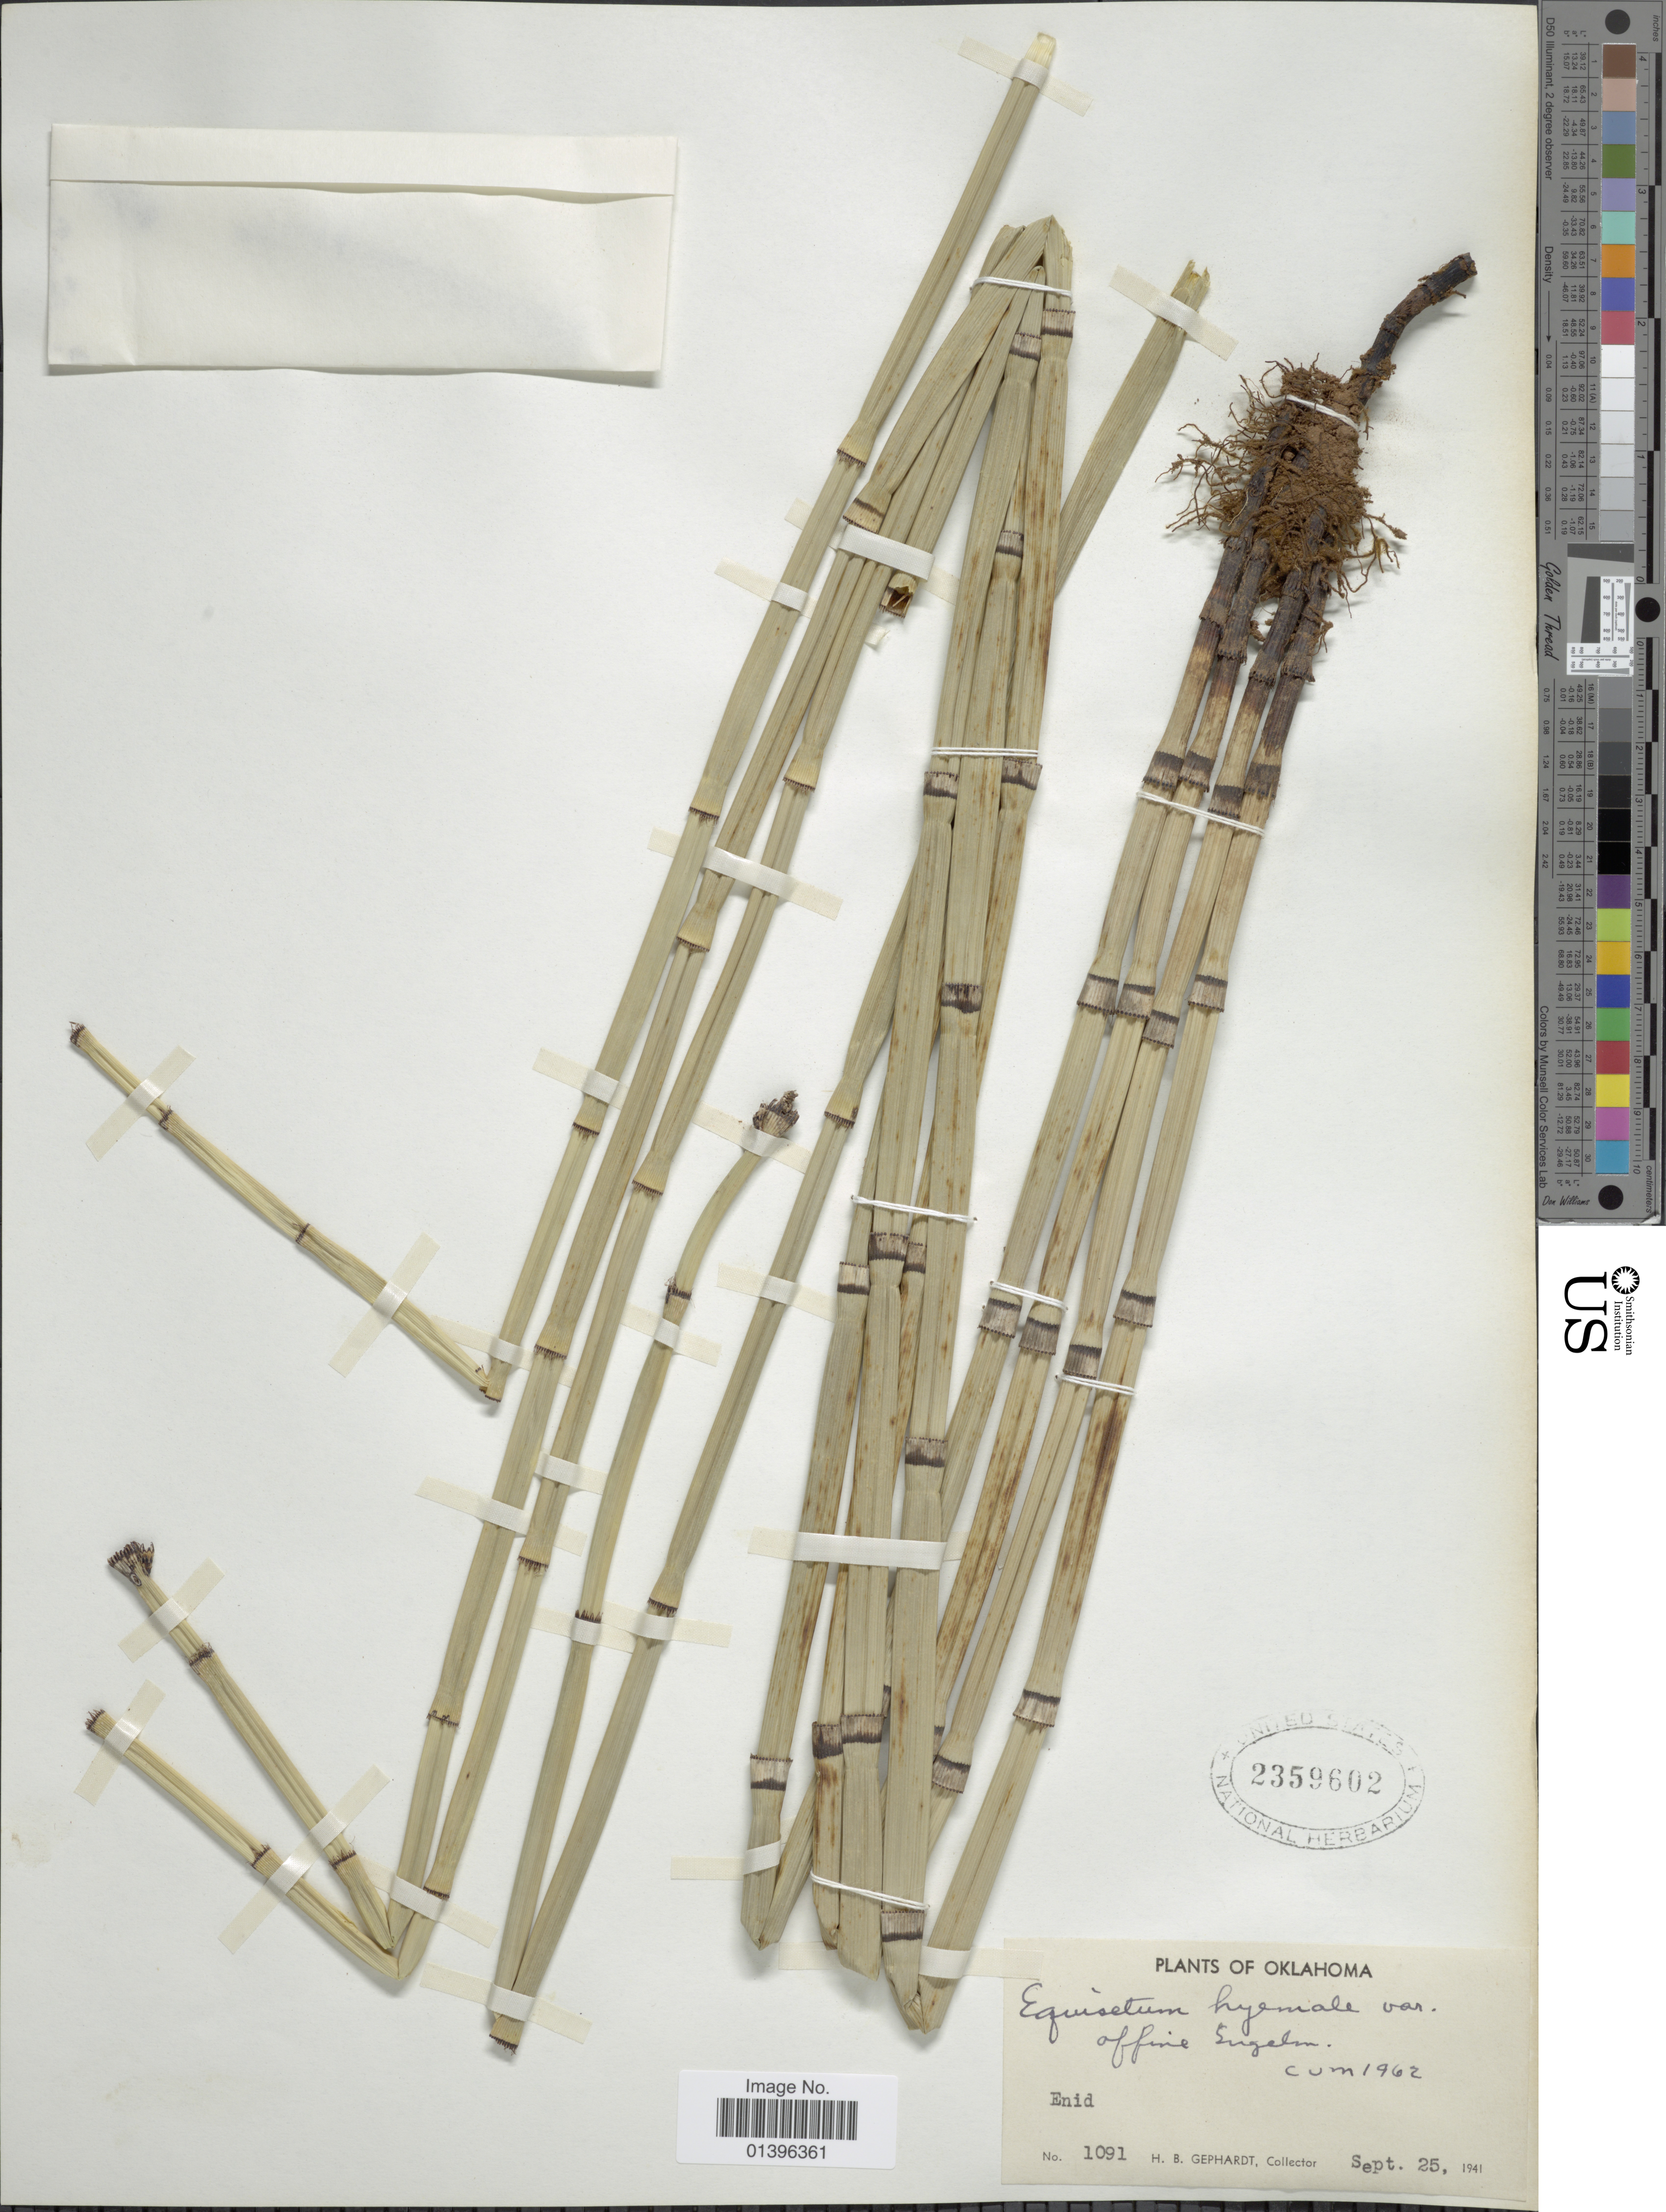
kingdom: Plantae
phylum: Tracheophyta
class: Polypodiopsida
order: Equisetales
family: Equisetaceae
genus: Equisetum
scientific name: Equisetum hyemale var. affine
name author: (Engelm.) A.A. Eaton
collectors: H. Gephardt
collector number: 1091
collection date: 1941-09-25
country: United States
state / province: Oklahoma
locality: Enid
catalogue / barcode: US 2359602